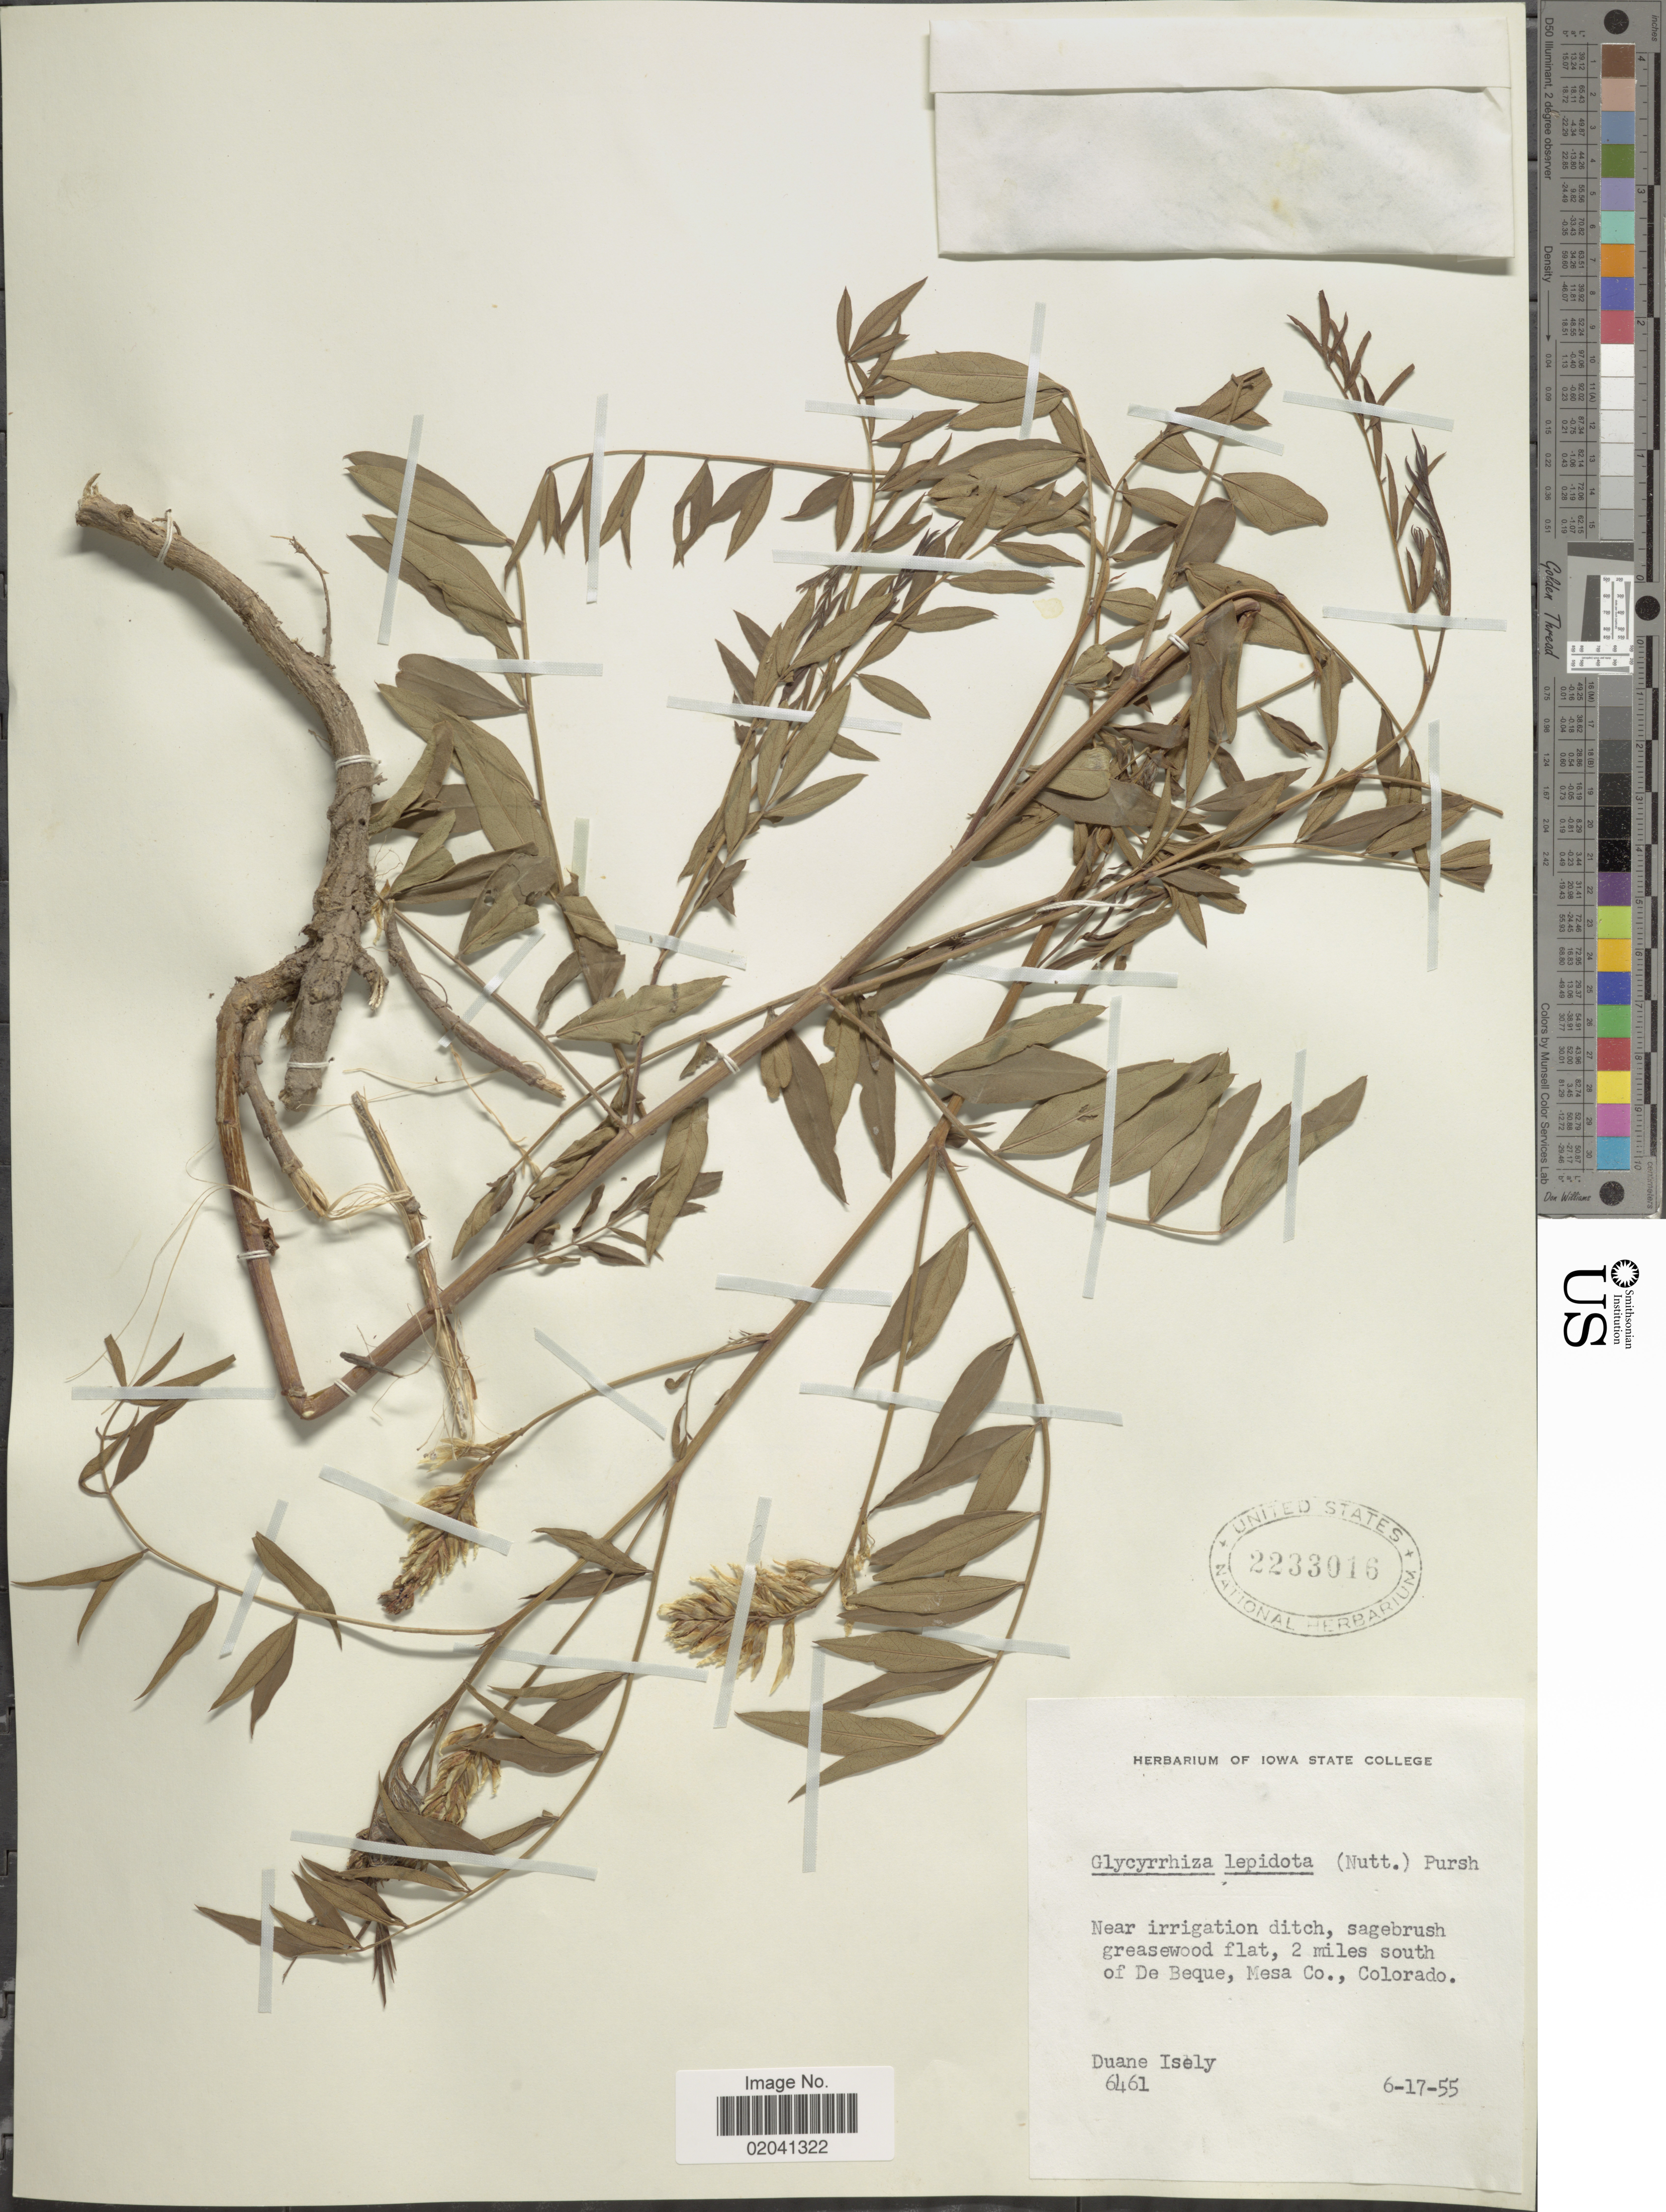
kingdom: Plantae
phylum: Tracheophyta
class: Magnoliopsida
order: Fabales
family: Fabaceae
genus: Glycyrrhiza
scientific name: Glycyrrhiza lepidota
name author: Pursh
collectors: D. Isely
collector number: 6461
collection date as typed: Transcribed d/m/y: 17/6/55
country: United States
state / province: Colorado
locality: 2 miles south of De Beque, Mesa Co.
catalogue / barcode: US 2233016